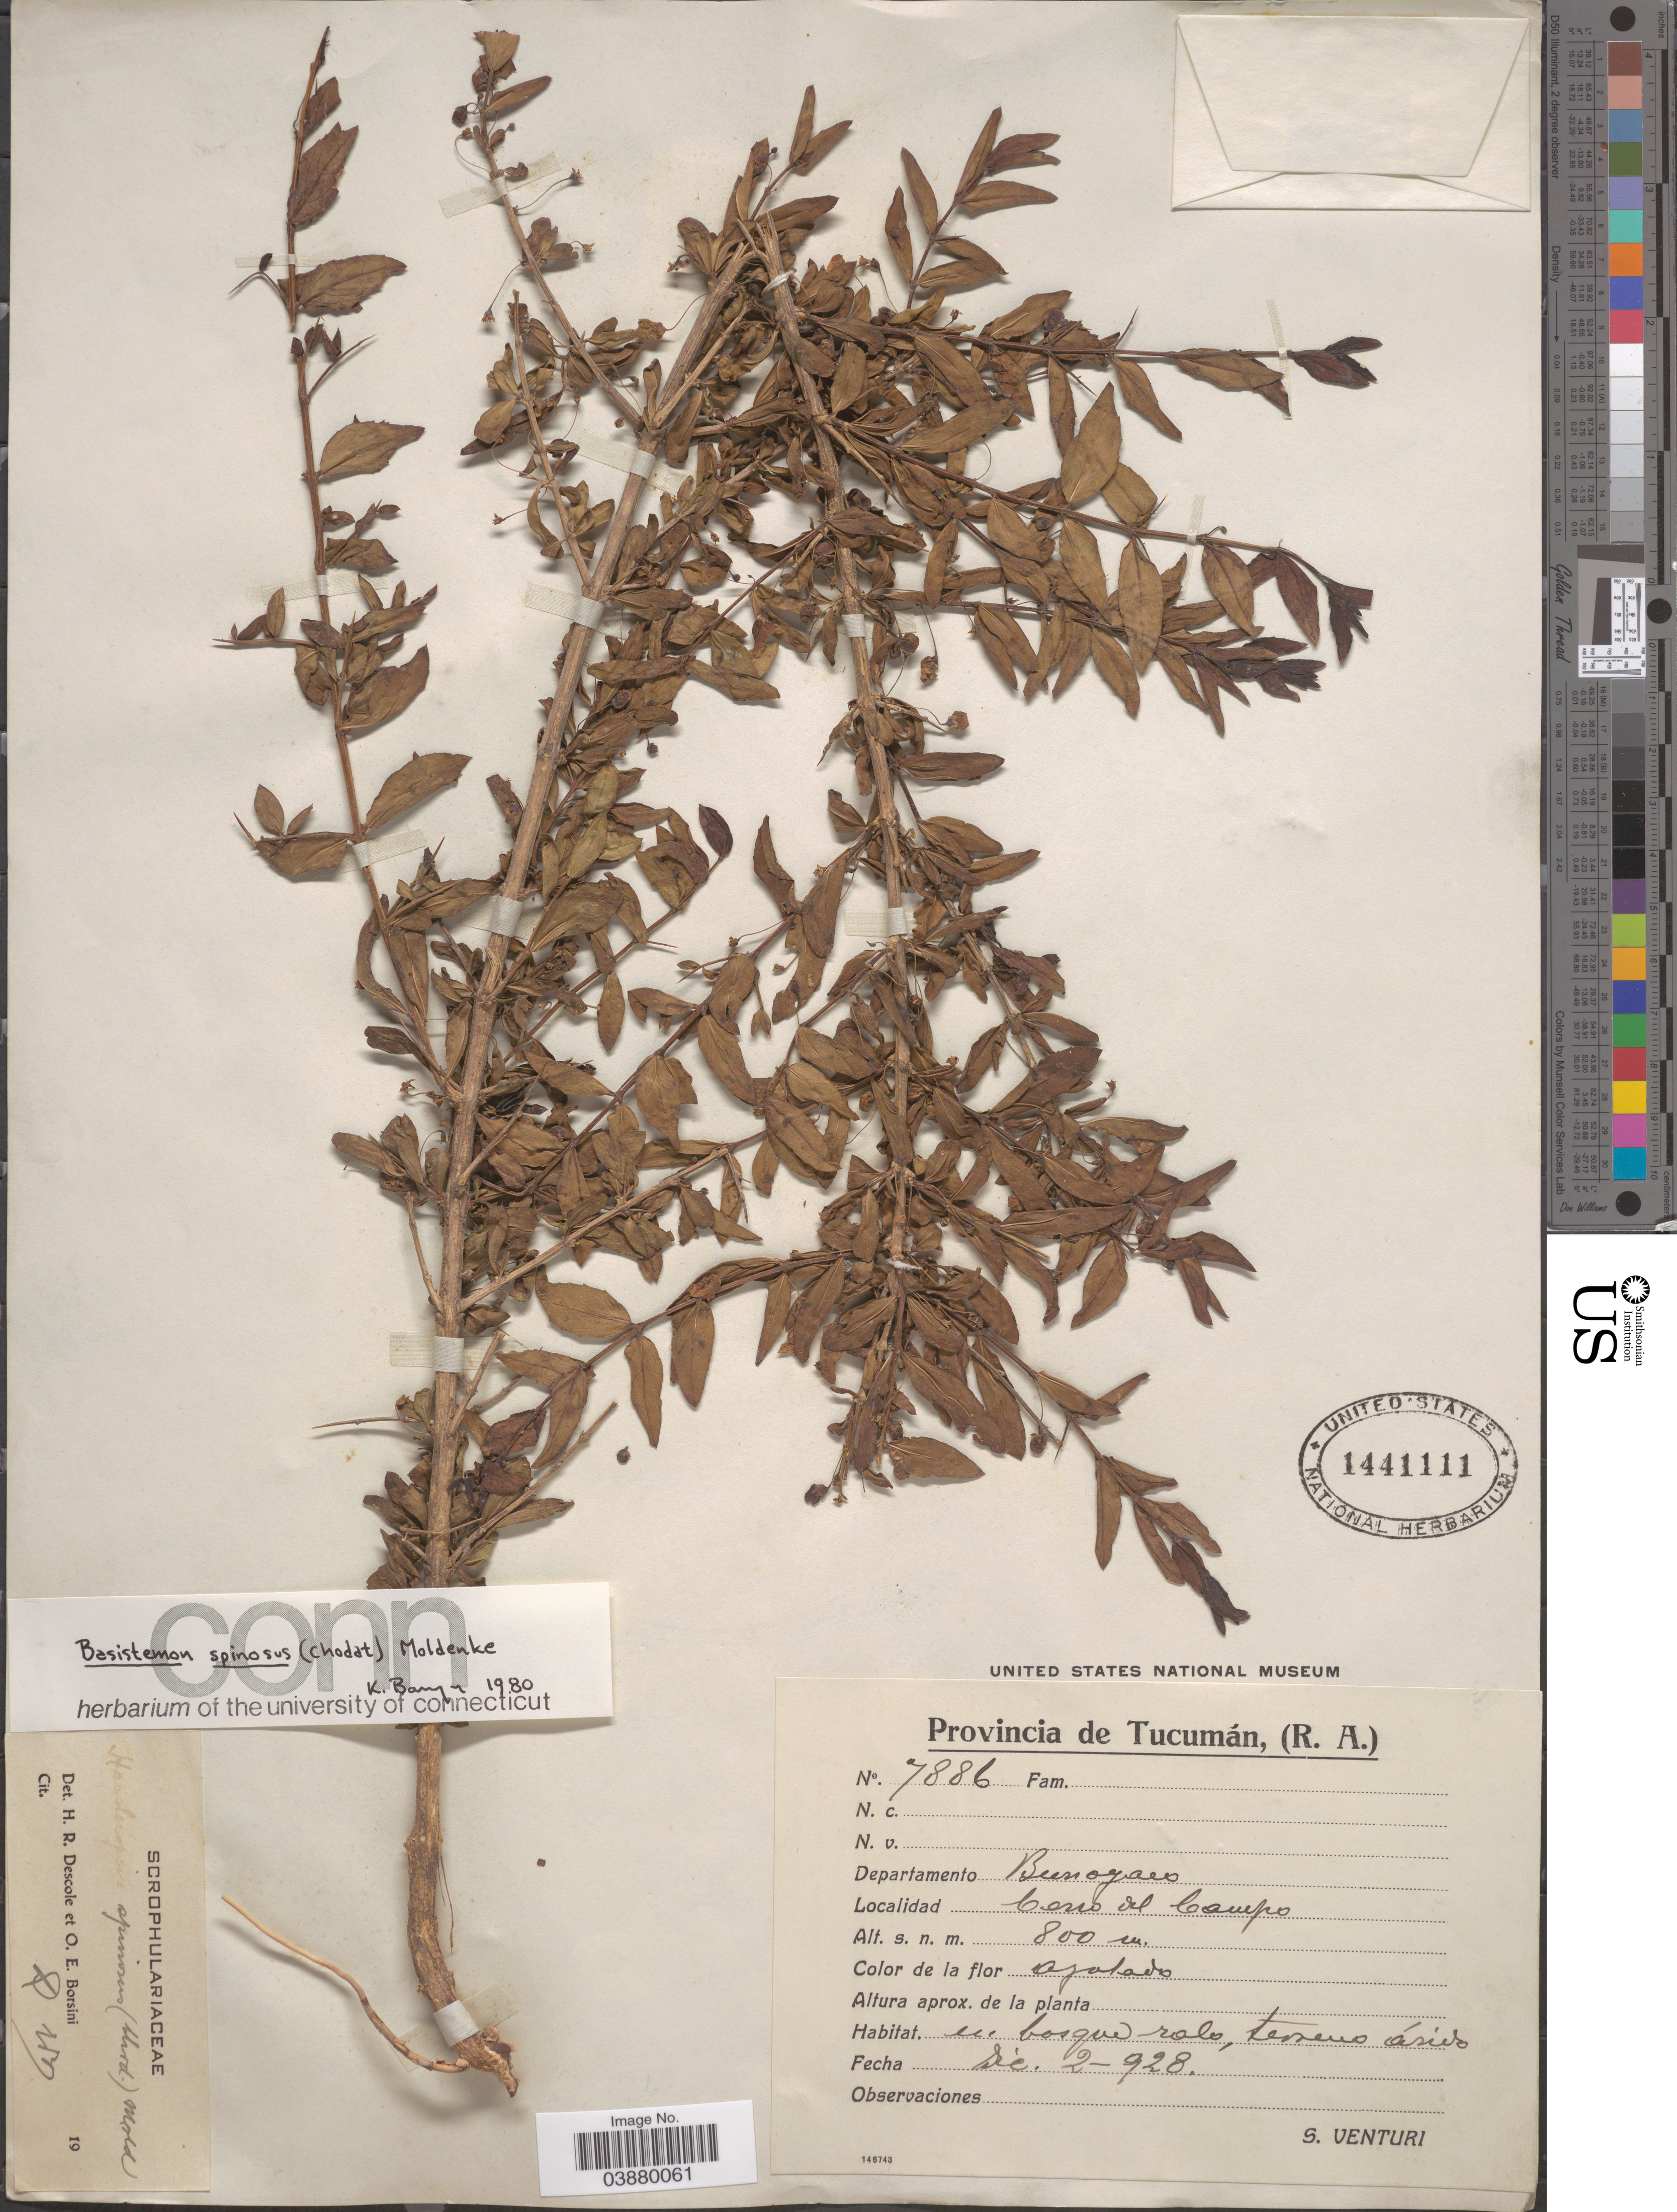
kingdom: Plantae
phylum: Tracheophyta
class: Magnoliopsida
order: Lamiales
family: Plantaginaceae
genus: Basistemon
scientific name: Basistemon spinosus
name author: (Chodat) Moldenke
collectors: S. Venturi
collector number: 7886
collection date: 1928-12-02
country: Argentina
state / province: Tucuman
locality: Departamento Burruyacú. Cerro del Campo.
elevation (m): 800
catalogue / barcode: US 1441111